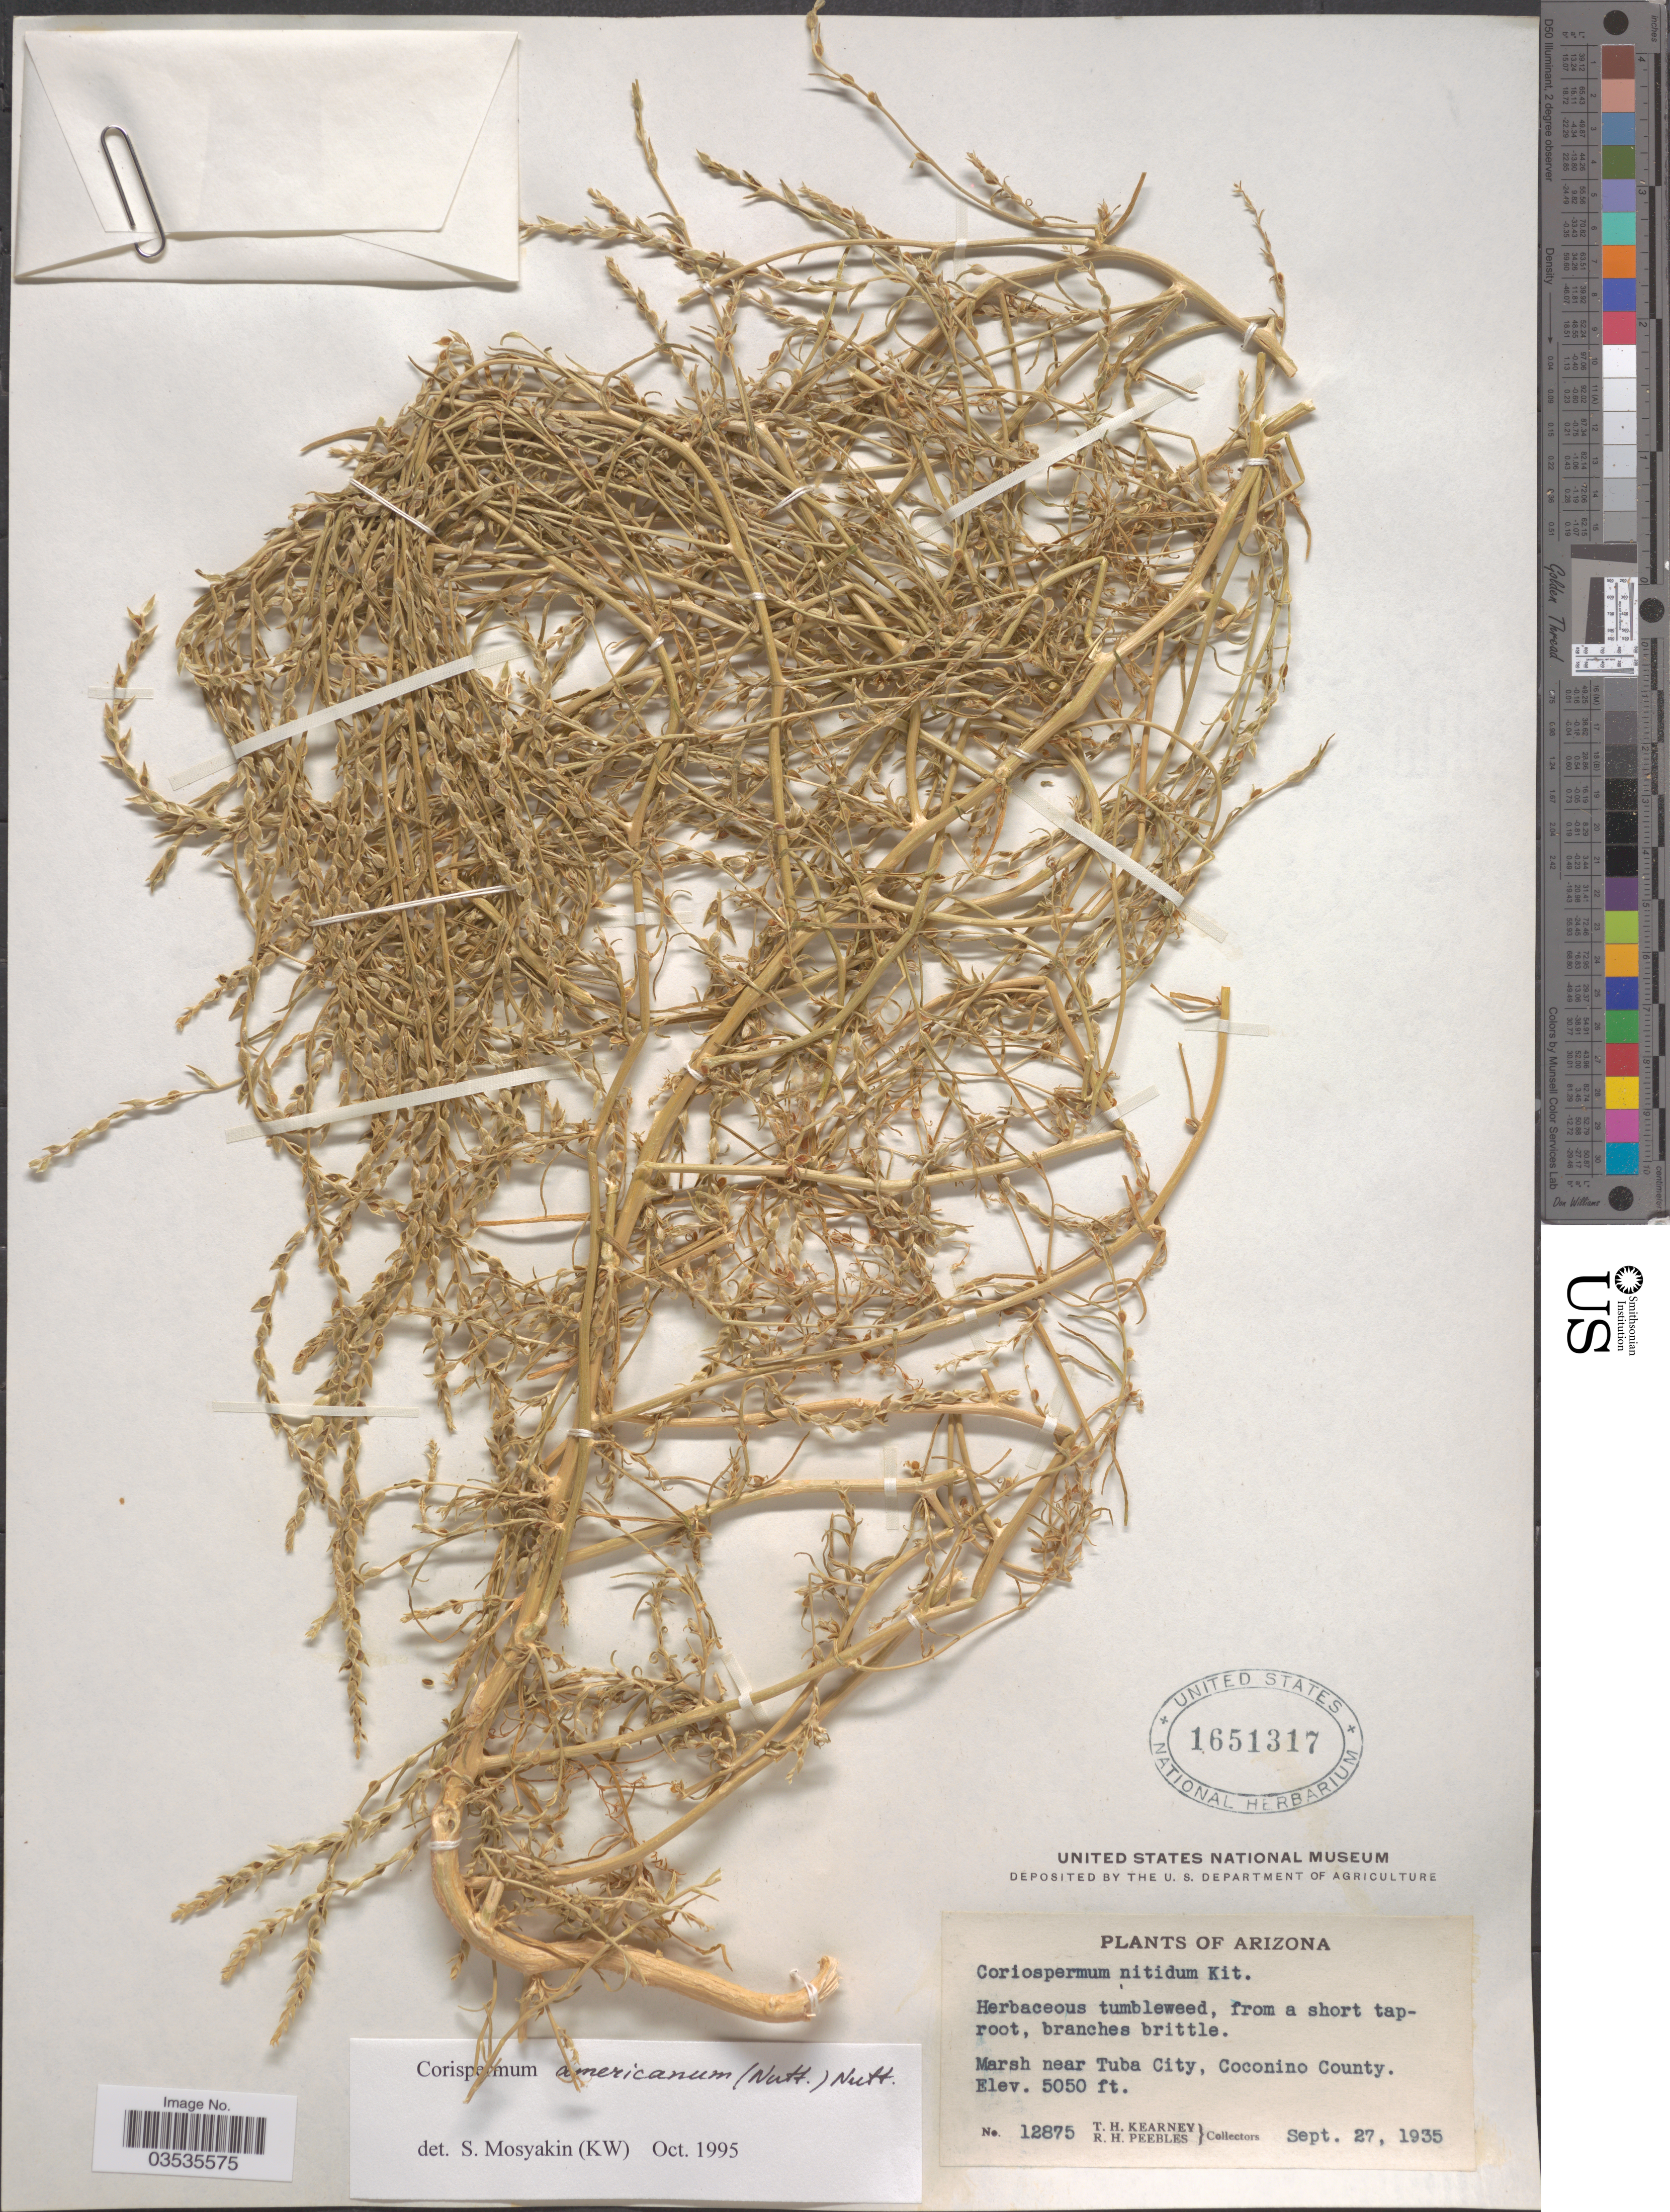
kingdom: Plantae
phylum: Tracheophyta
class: Magnoliopsida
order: Caryophyllales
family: Amaranthaceae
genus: Corispermum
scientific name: Corispermum americanum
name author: (Nutt.) Nutt.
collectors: T. H. Kearney & R. H. Peebles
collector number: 12875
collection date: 1935-09-27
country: United States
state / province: Arizona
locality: Marsh near Tuba City, Coconino County.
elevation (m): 1539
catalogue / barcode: US 1651317